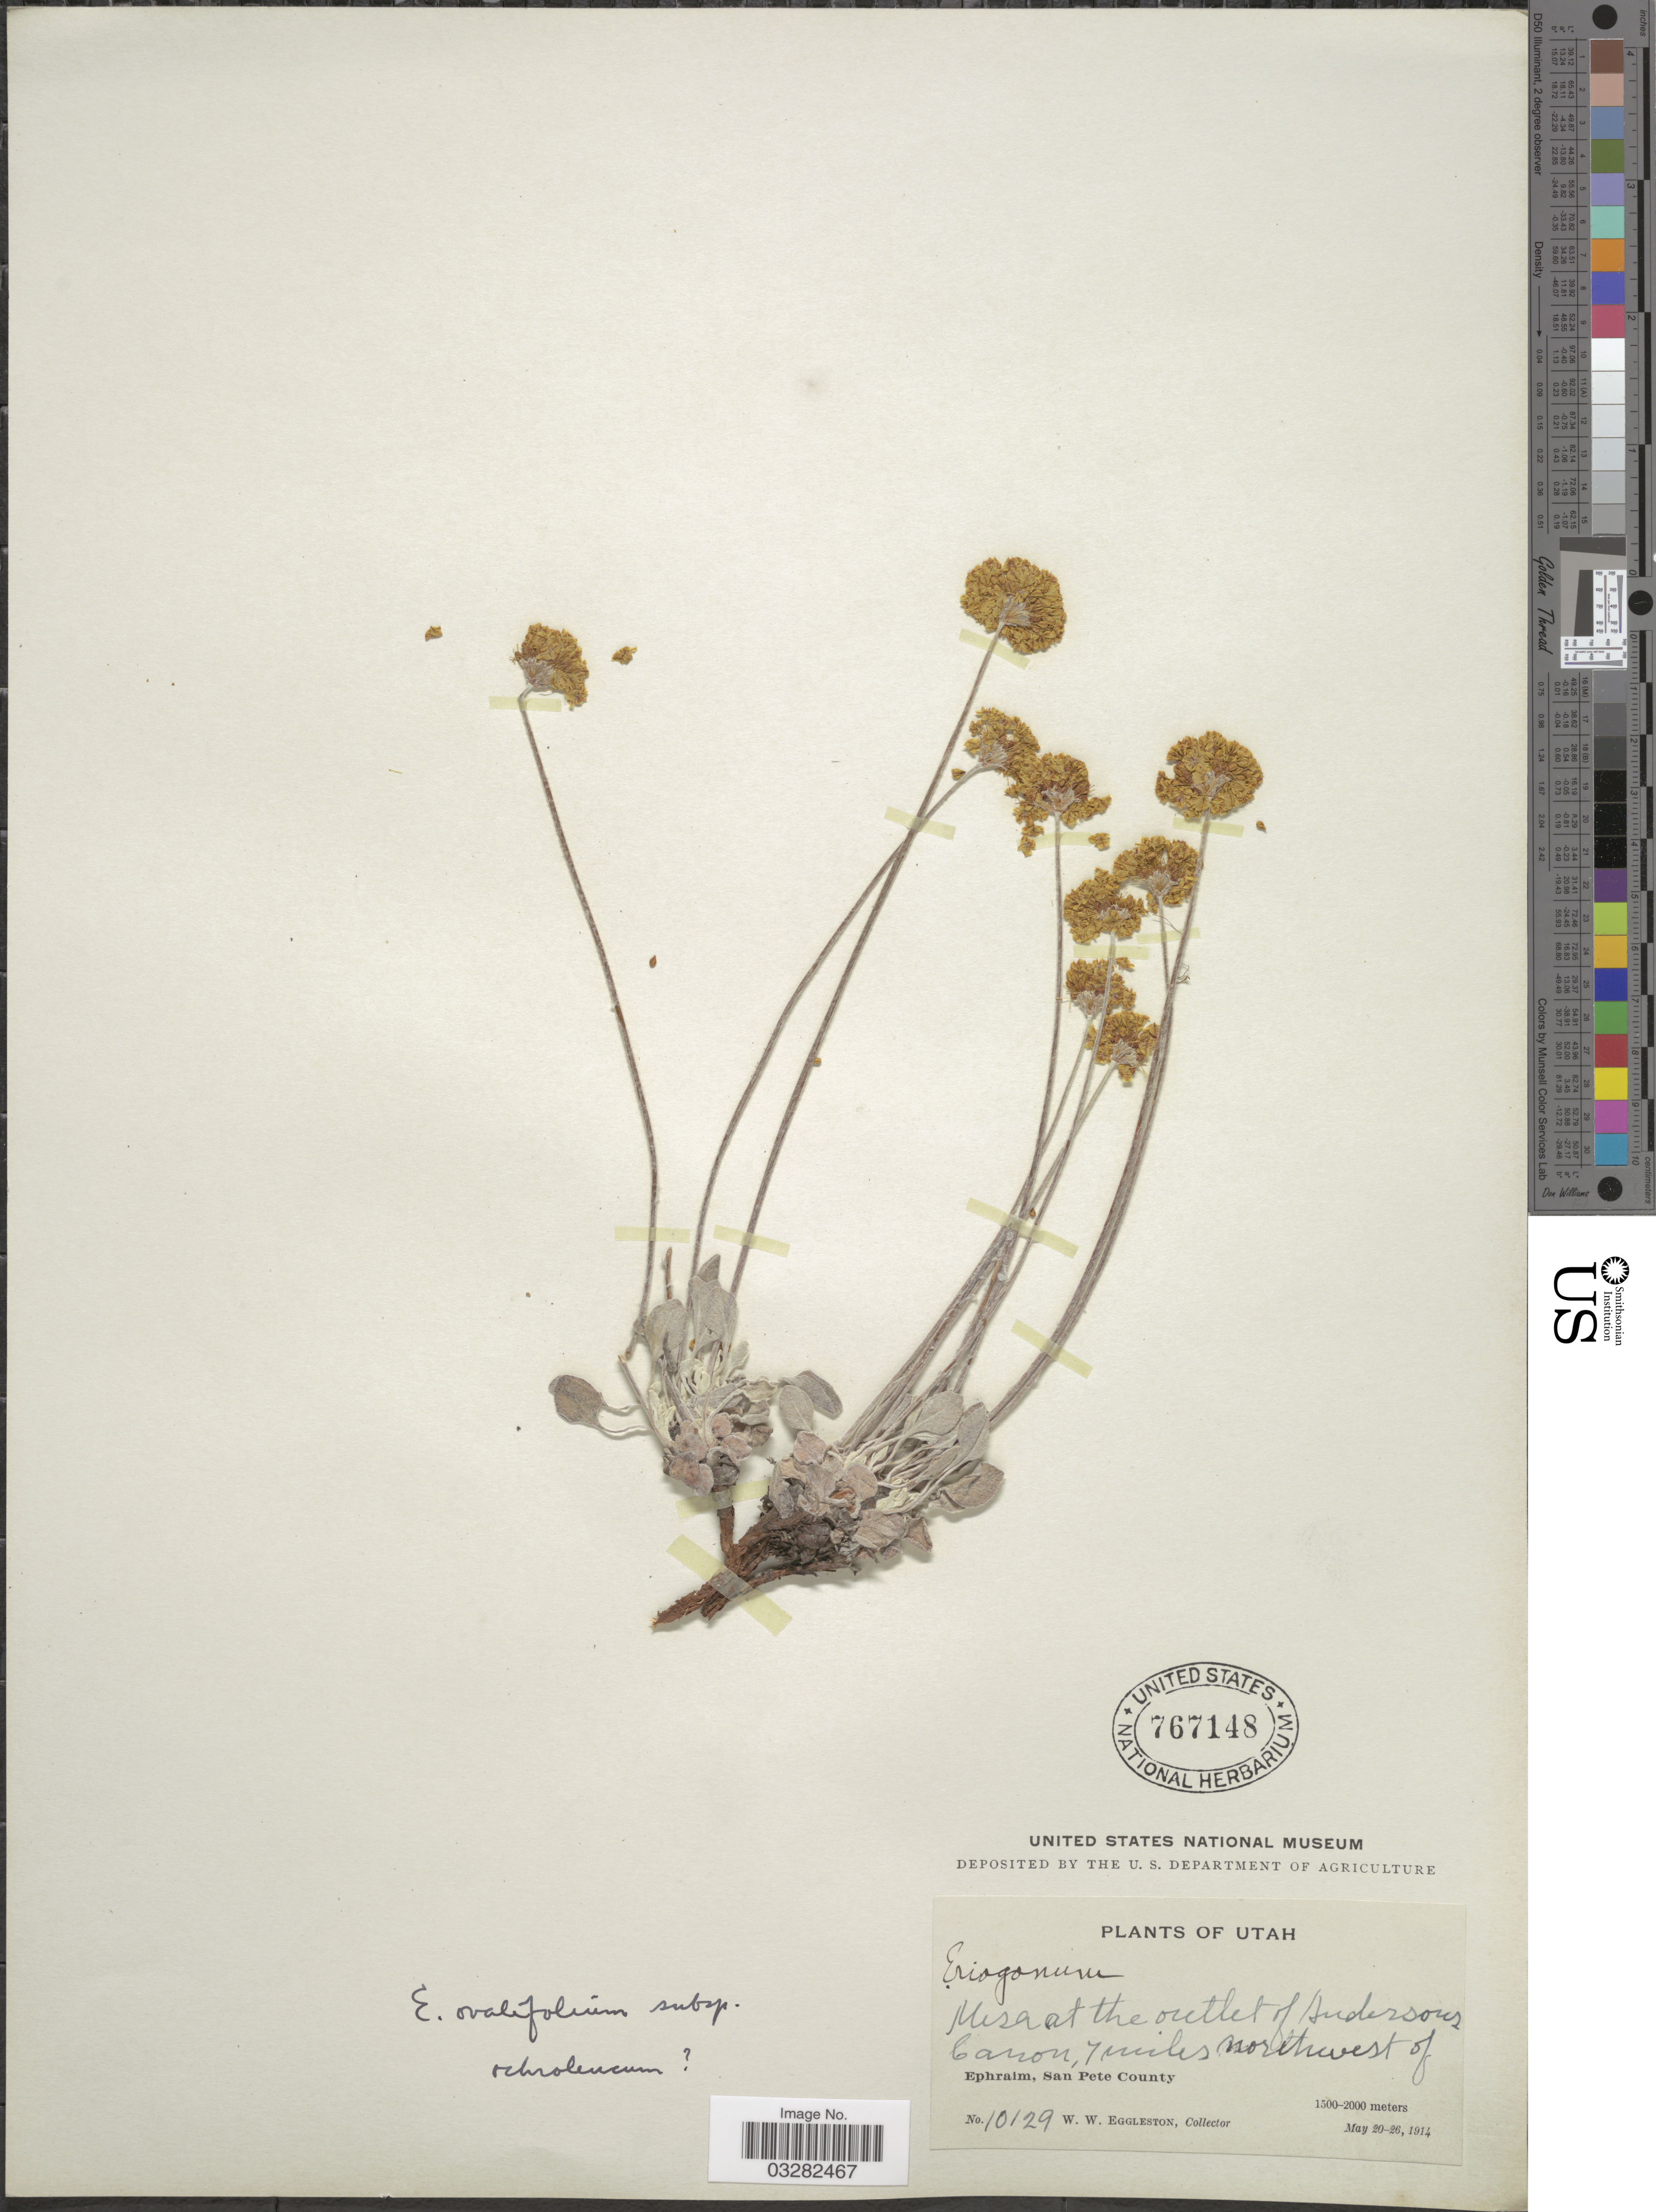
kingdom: Plantae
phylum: Tracheophyta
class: Magnoliopsida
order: Caryophyllales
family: Polygonaceae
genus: Eriogonum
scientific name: Eriogonum sp.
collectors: W. W. Eggleston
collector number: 10129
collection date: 1914-05-20/1914-05-26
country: United States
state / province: Utah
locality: Mesa at the outlet of Andersons Canon, 7 miles northwest of Ephraim, San Pete County.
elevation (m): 1500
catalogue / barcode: US 767148